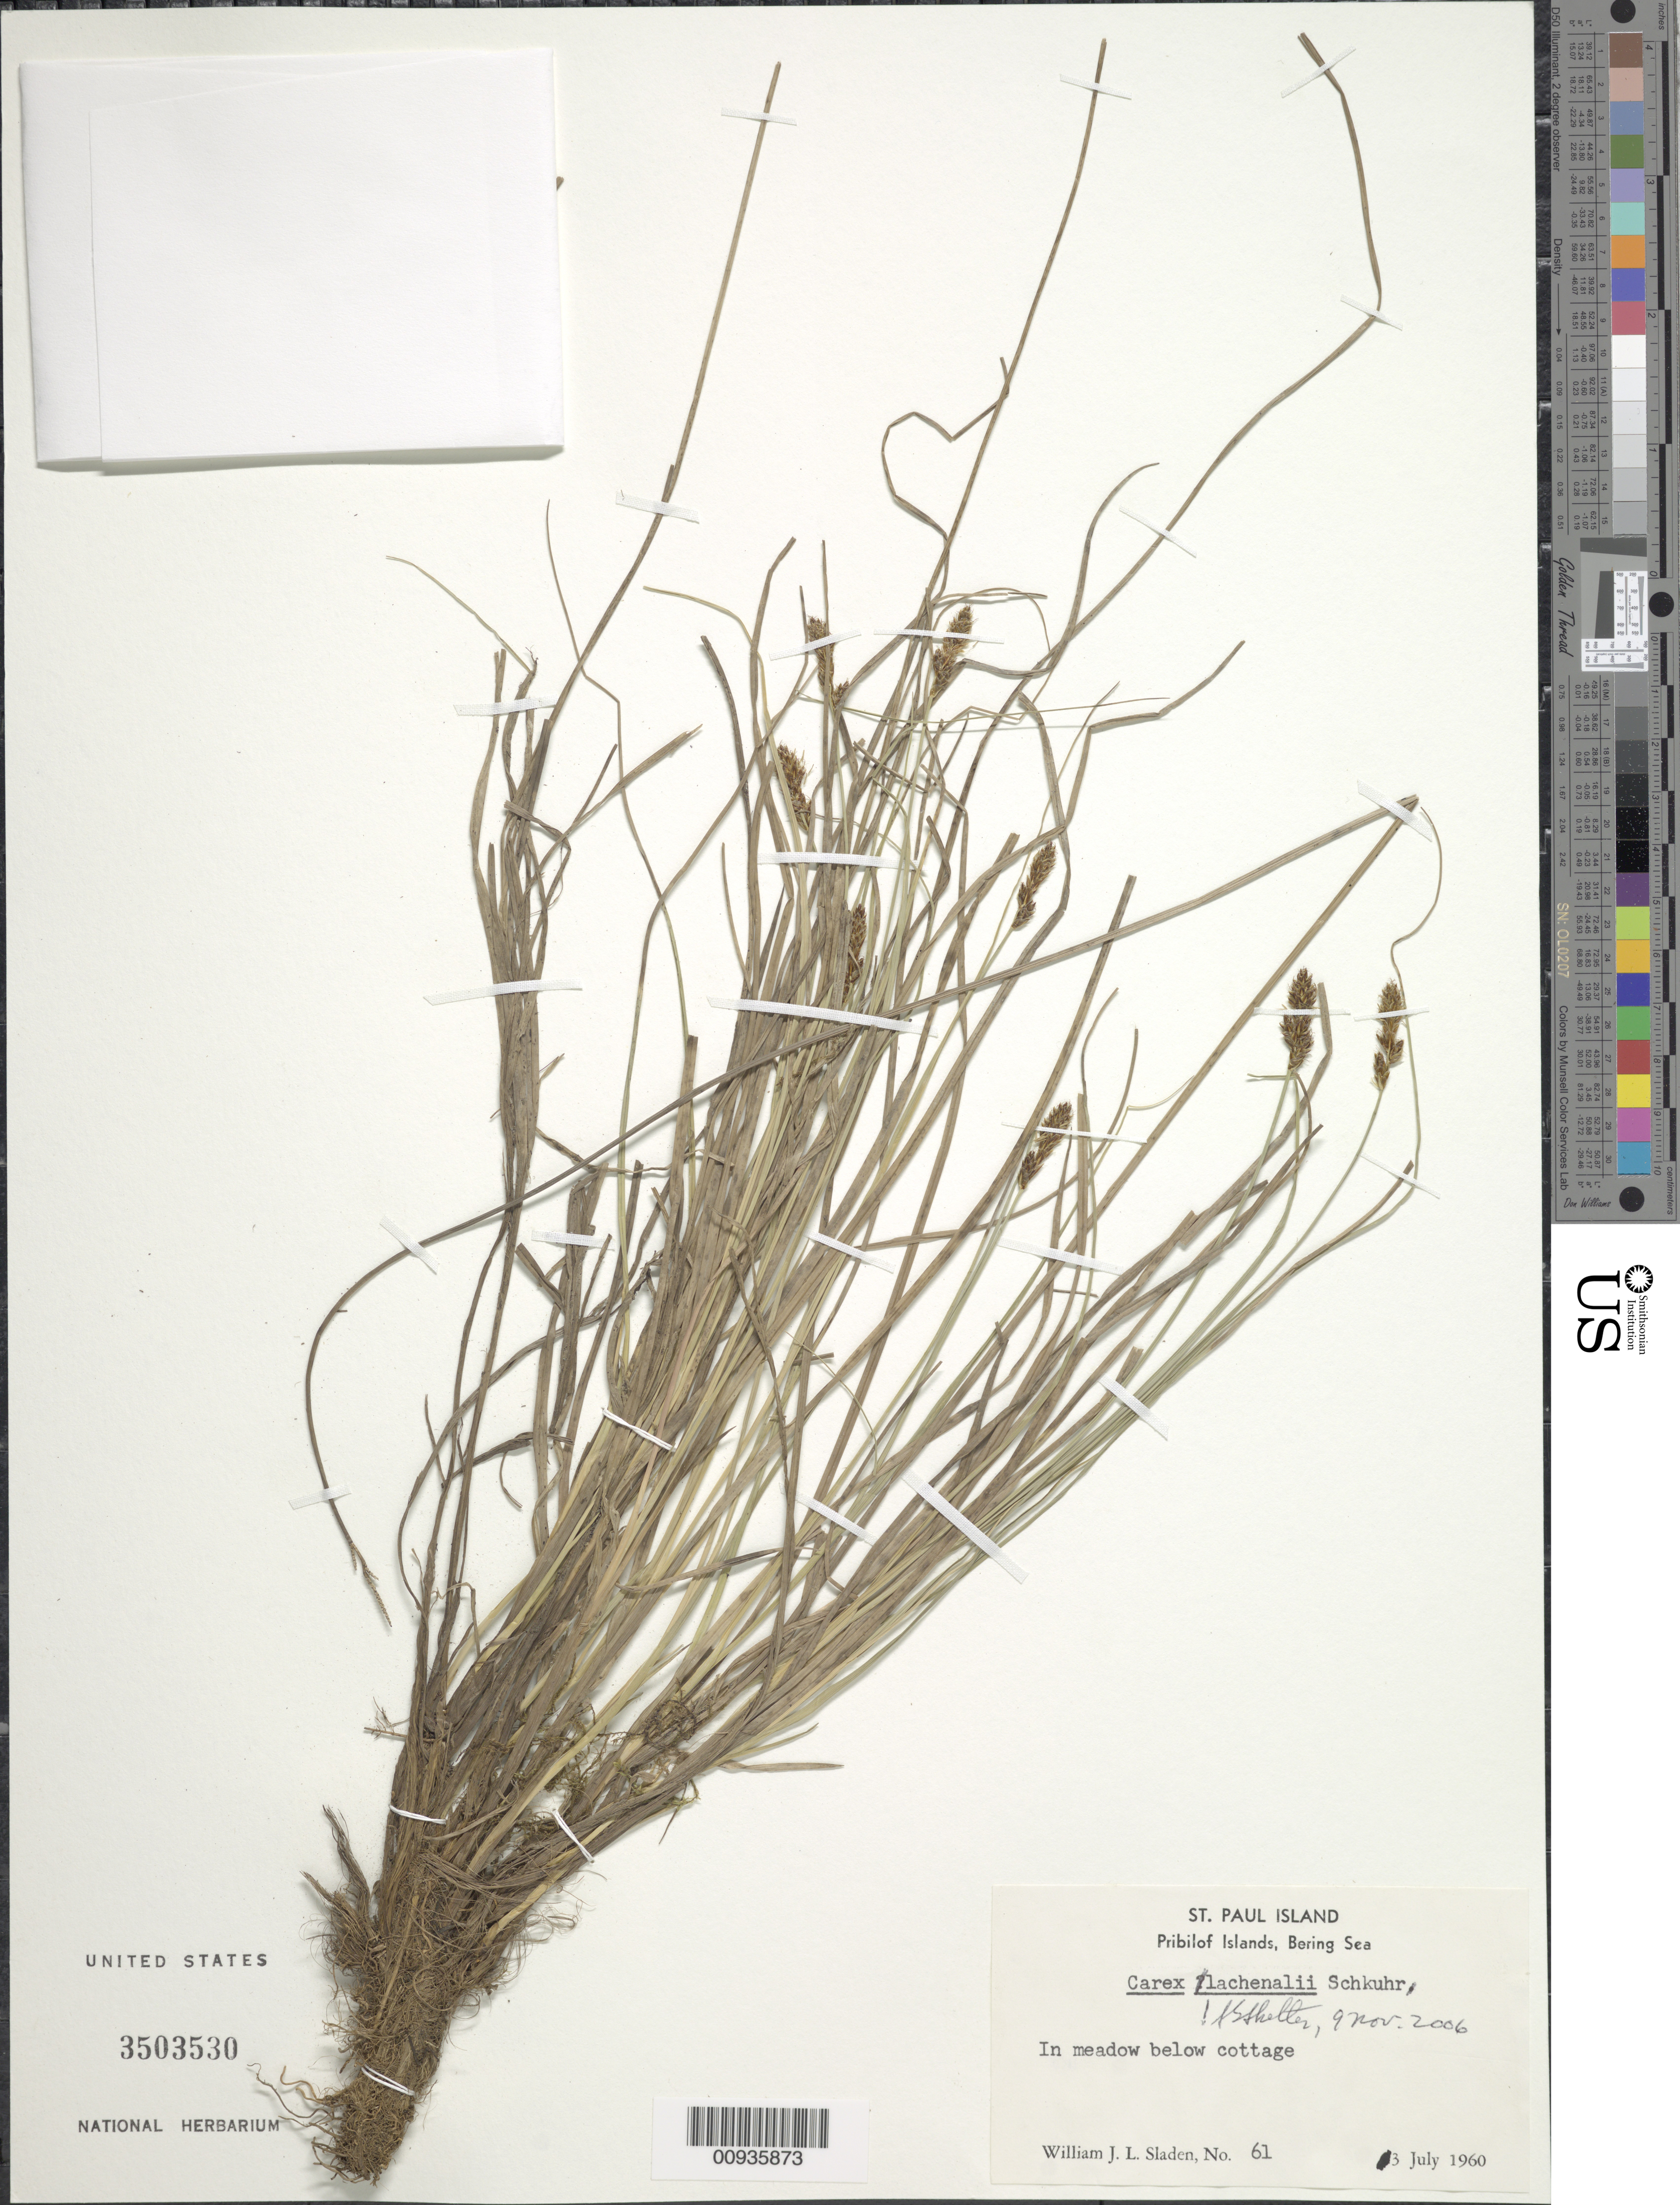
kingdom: Plantae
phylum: Tracheophyta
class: Liliopsida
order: Poales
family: Cyperaceae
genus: Carex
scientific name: Carex lachenalii subsp. lachenalii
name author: Schkuhr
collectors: W. Sladen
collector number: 61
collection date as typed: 03 Jul 1960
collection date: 1960-07-03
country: United States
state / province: Alaska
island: St. Paul Island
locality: St. Paul Island., Bering Sea, Pribilof Islands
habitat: In meadow below cottage.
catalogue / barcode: US 3503530